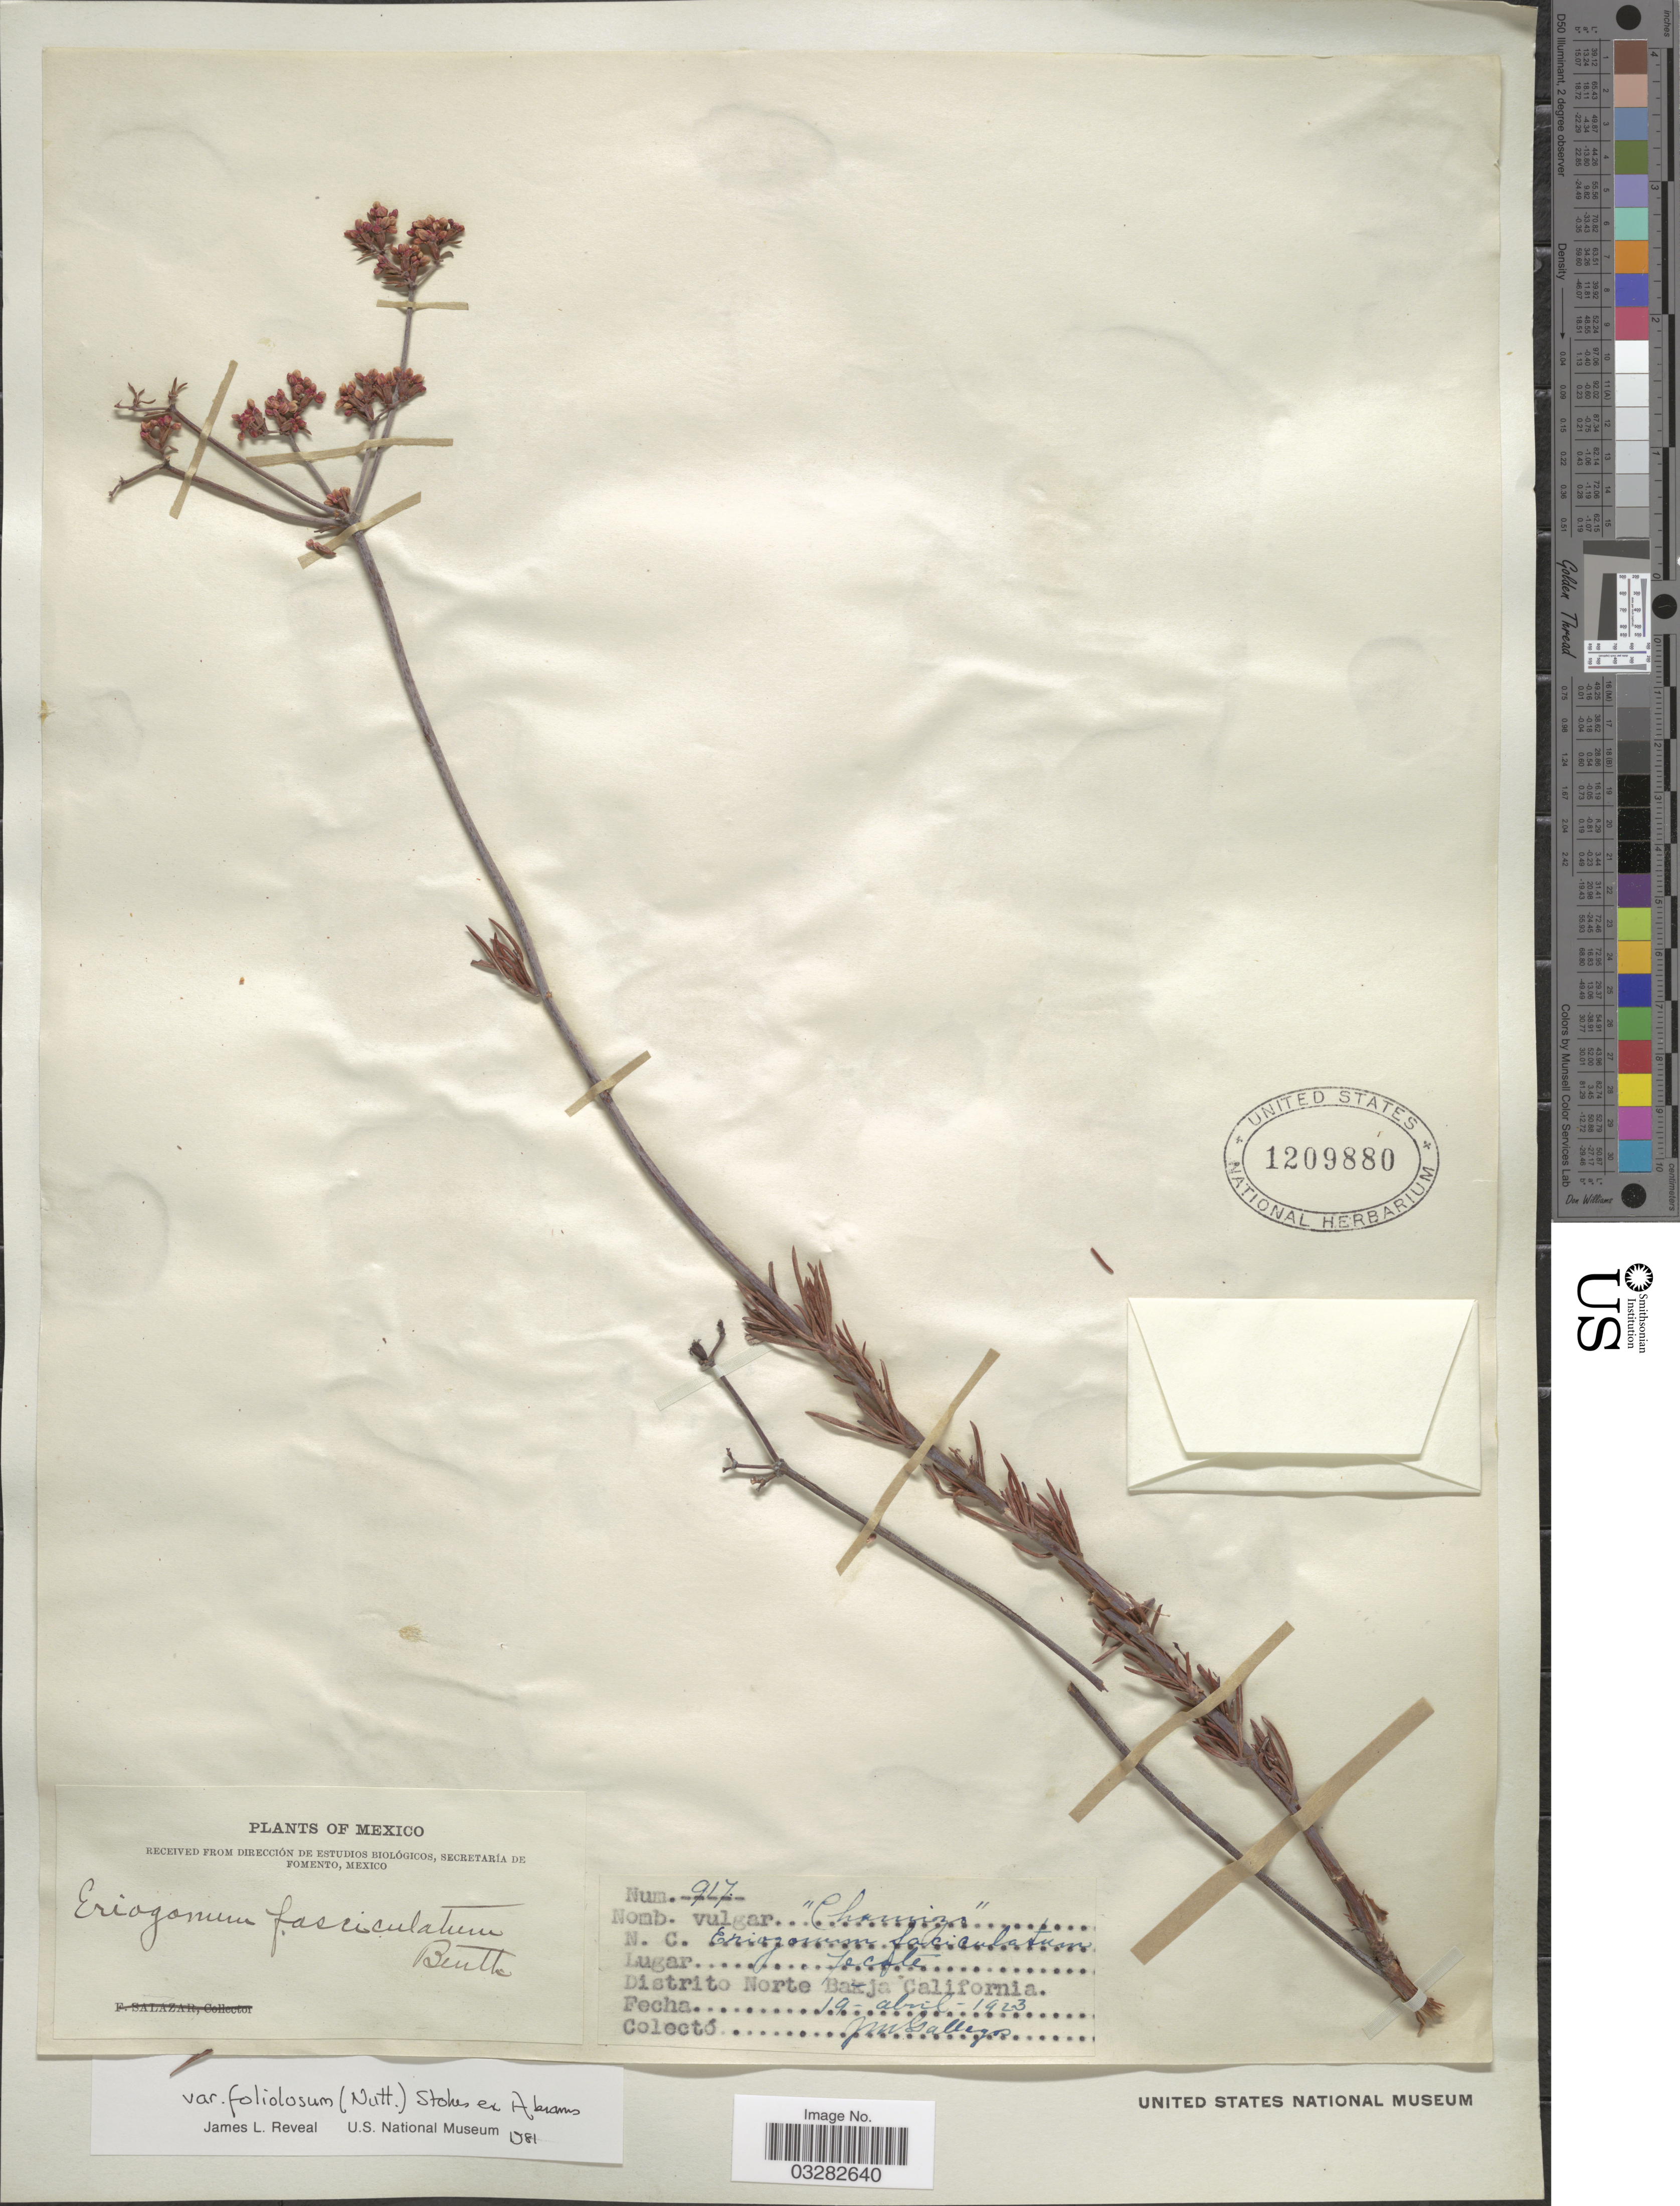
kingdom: Plantae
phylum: Tracheophyta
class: Magnoliopsida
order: Caryophyllales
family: Polygonaceae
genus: Eriogonum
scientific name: Eriogonum fasciculatum var. foliolosum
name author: (Nutt.) S. Stokes ex Abrams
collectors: J. Gallegos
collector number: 917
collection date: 1923-04-19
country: Mexico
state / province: Baja California Norte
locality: Tecate. Distrito Norte Baja California.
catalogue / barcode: US 1209880